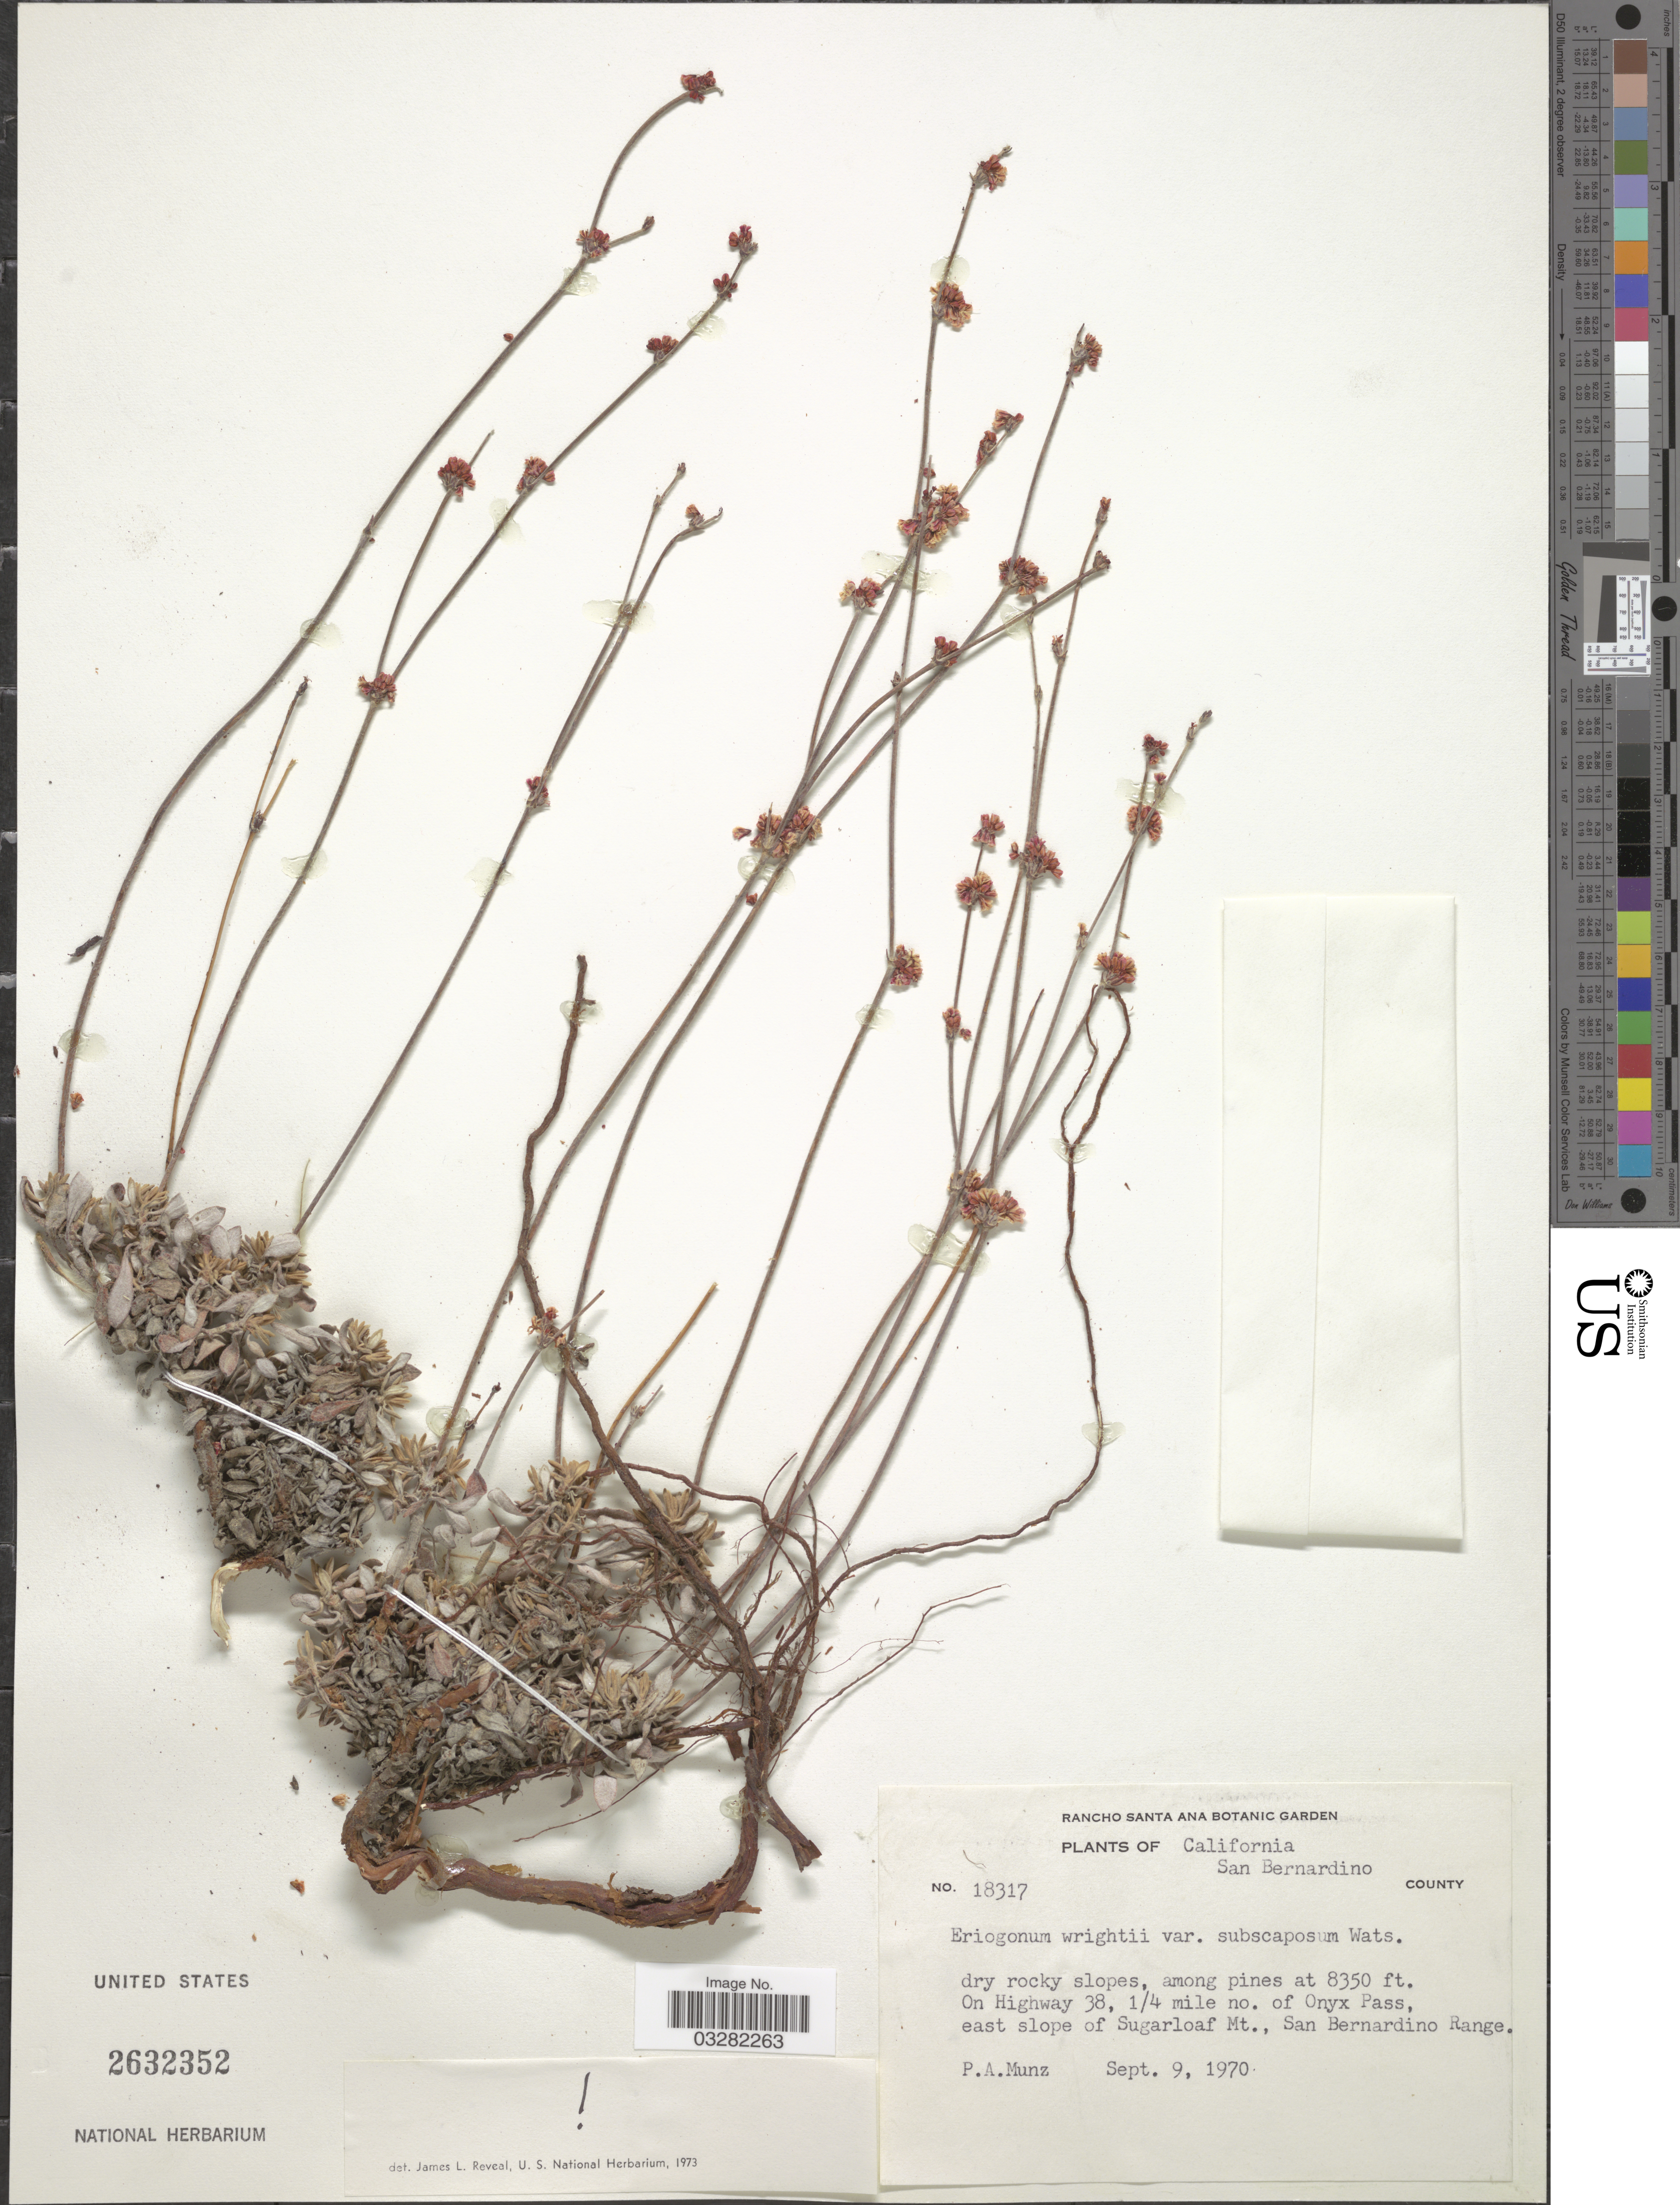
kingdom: Plantae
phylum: Tracheophyta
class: Magnoliopsida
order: Caryophyllales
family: Polygonaceae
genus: Eriogonum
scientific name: Eriogonum wrightii var. subscaposum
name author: S. Watson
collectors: P. A. Munz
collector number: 18317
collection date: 1970-09-09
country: United States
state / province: California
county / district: San Bernardino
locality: San Bernardino County. On Highway 38, ¼ mile no. of Onyx Pass, east slope of Sugarloaf Mt., San Bernardino Range.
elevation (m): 2545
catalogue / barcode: US 2632352